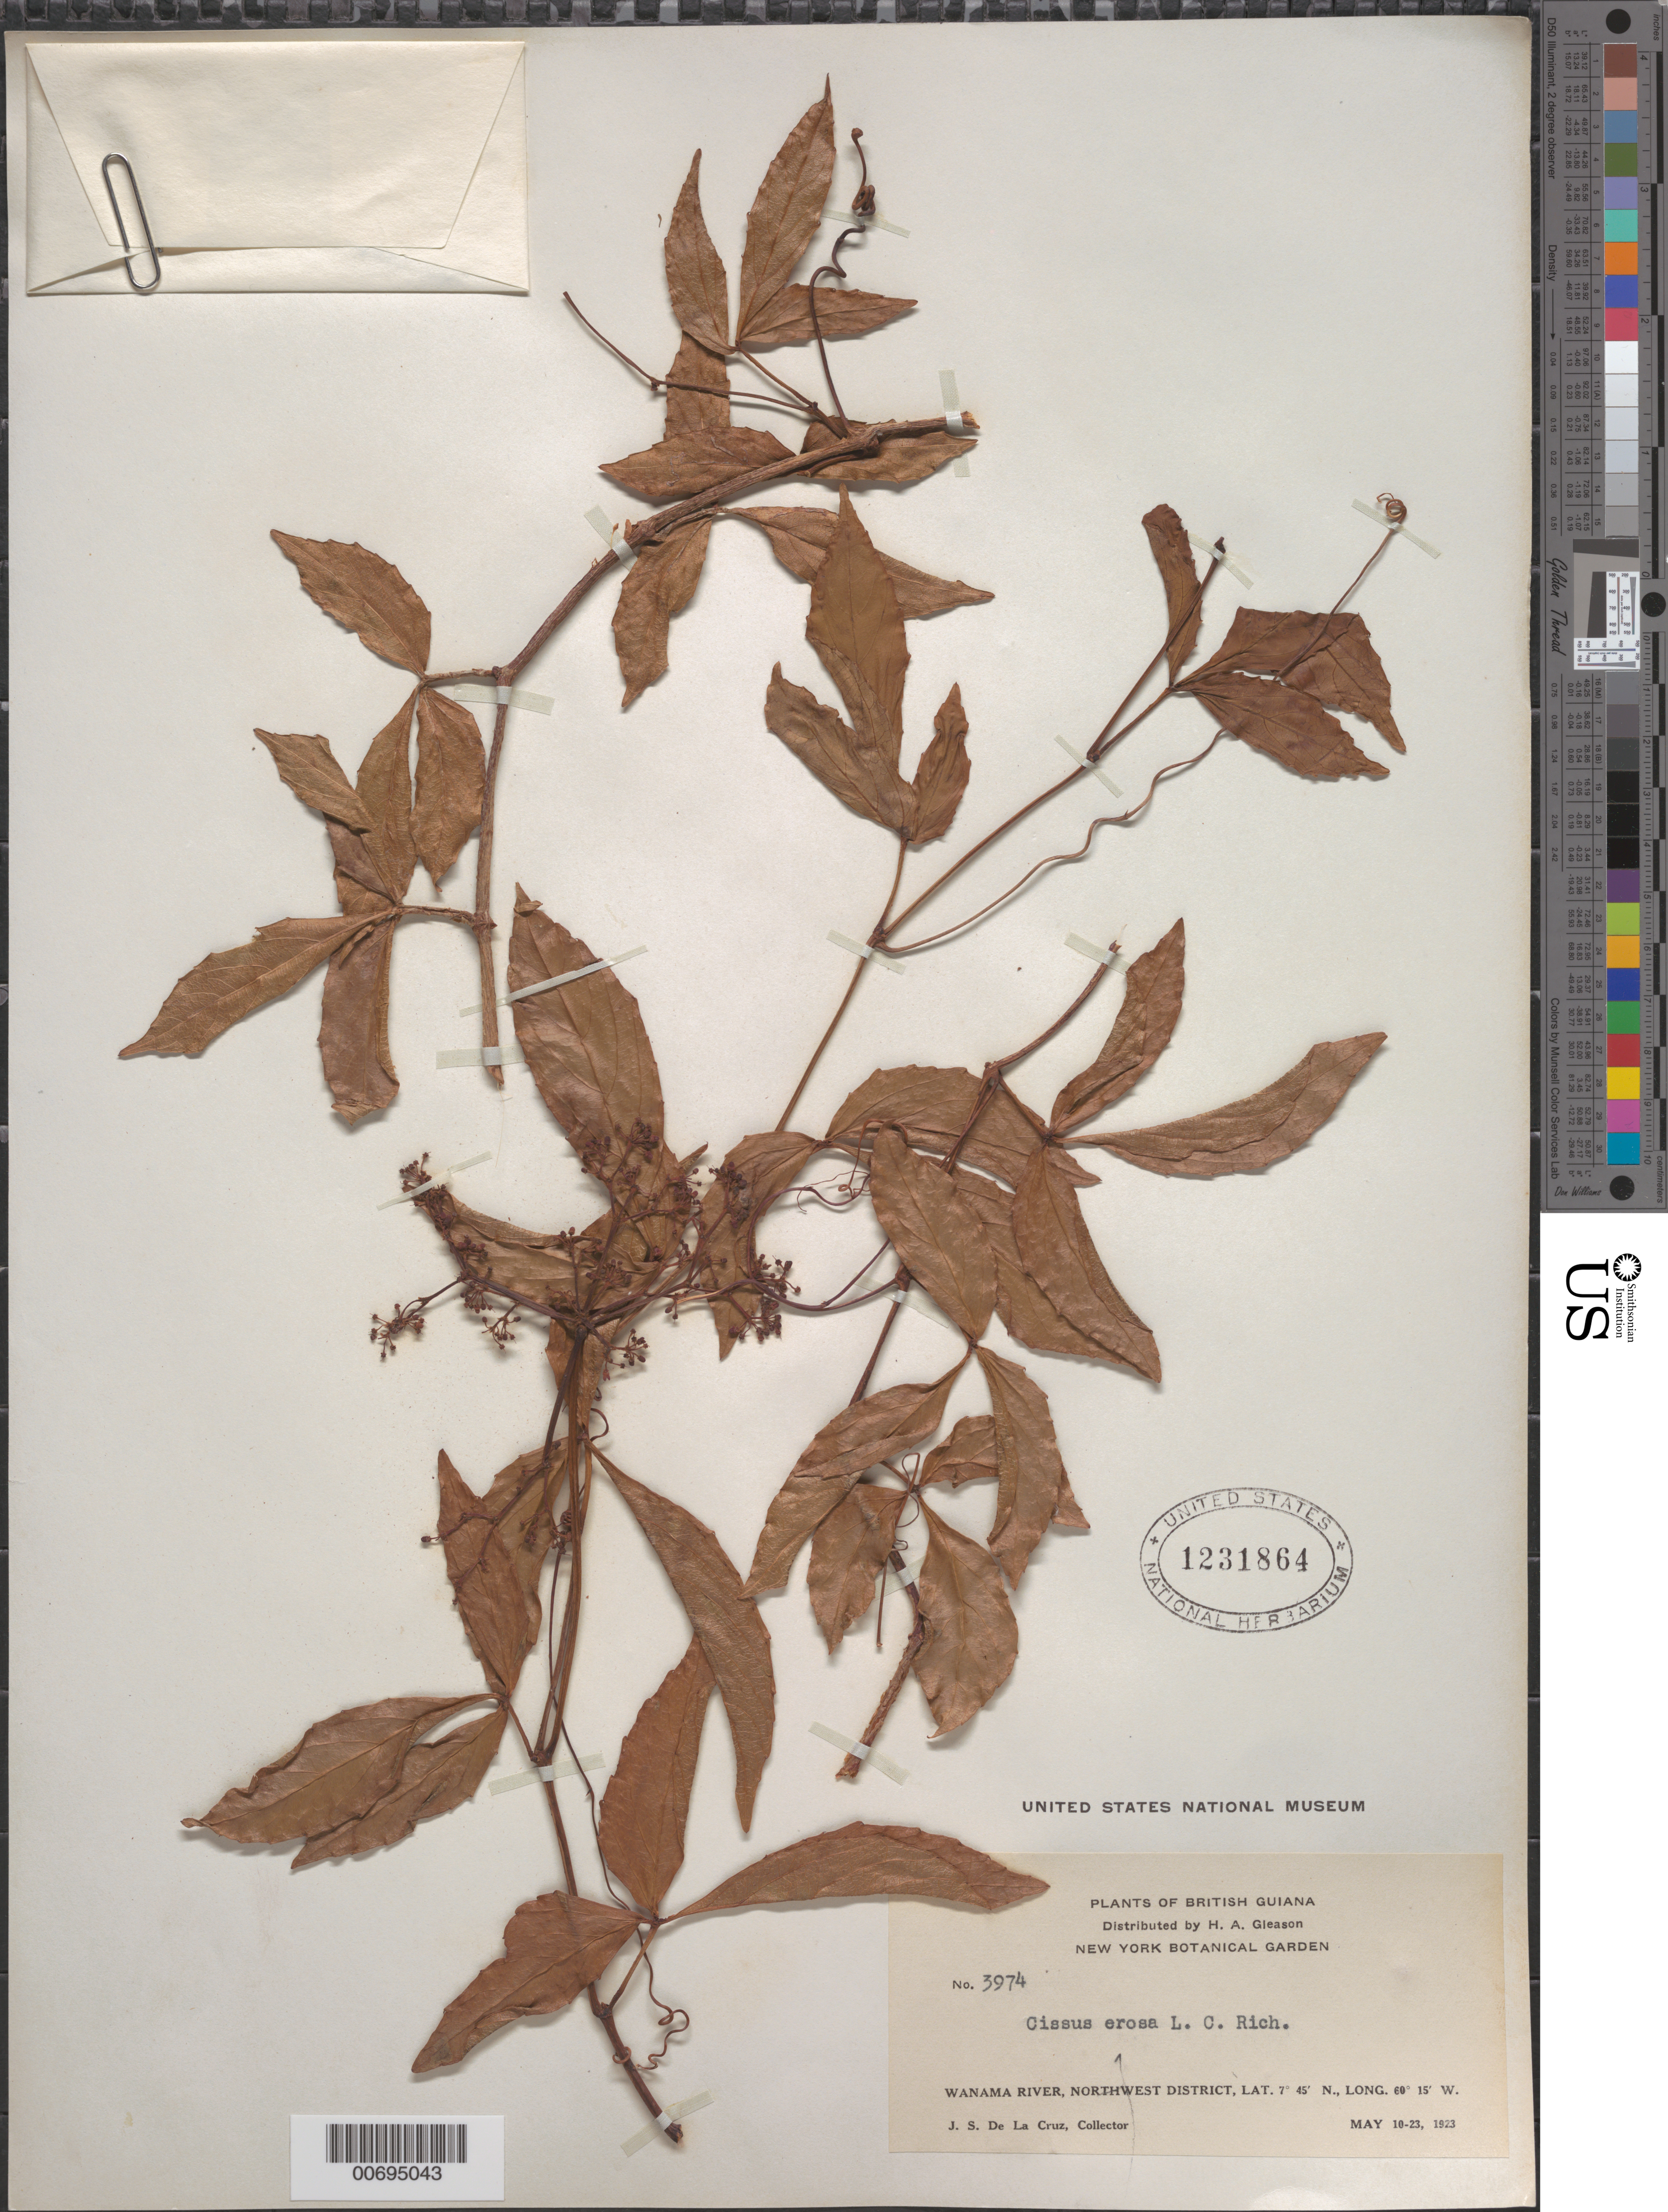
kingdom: Plantae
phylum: Tracheophyta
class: Magnoliopsida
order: Vitales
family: Vitaceae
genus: Cissus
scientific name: Cissus erosa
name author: Rich.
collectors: J. S. de la Cruz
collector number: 3974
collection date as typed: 10-May-23 to 23-May-23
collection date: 1923-05-10/1923-05-23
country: Guyana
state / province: Barima-Waini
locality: Wanama R., NW District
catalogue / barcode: US 1231864